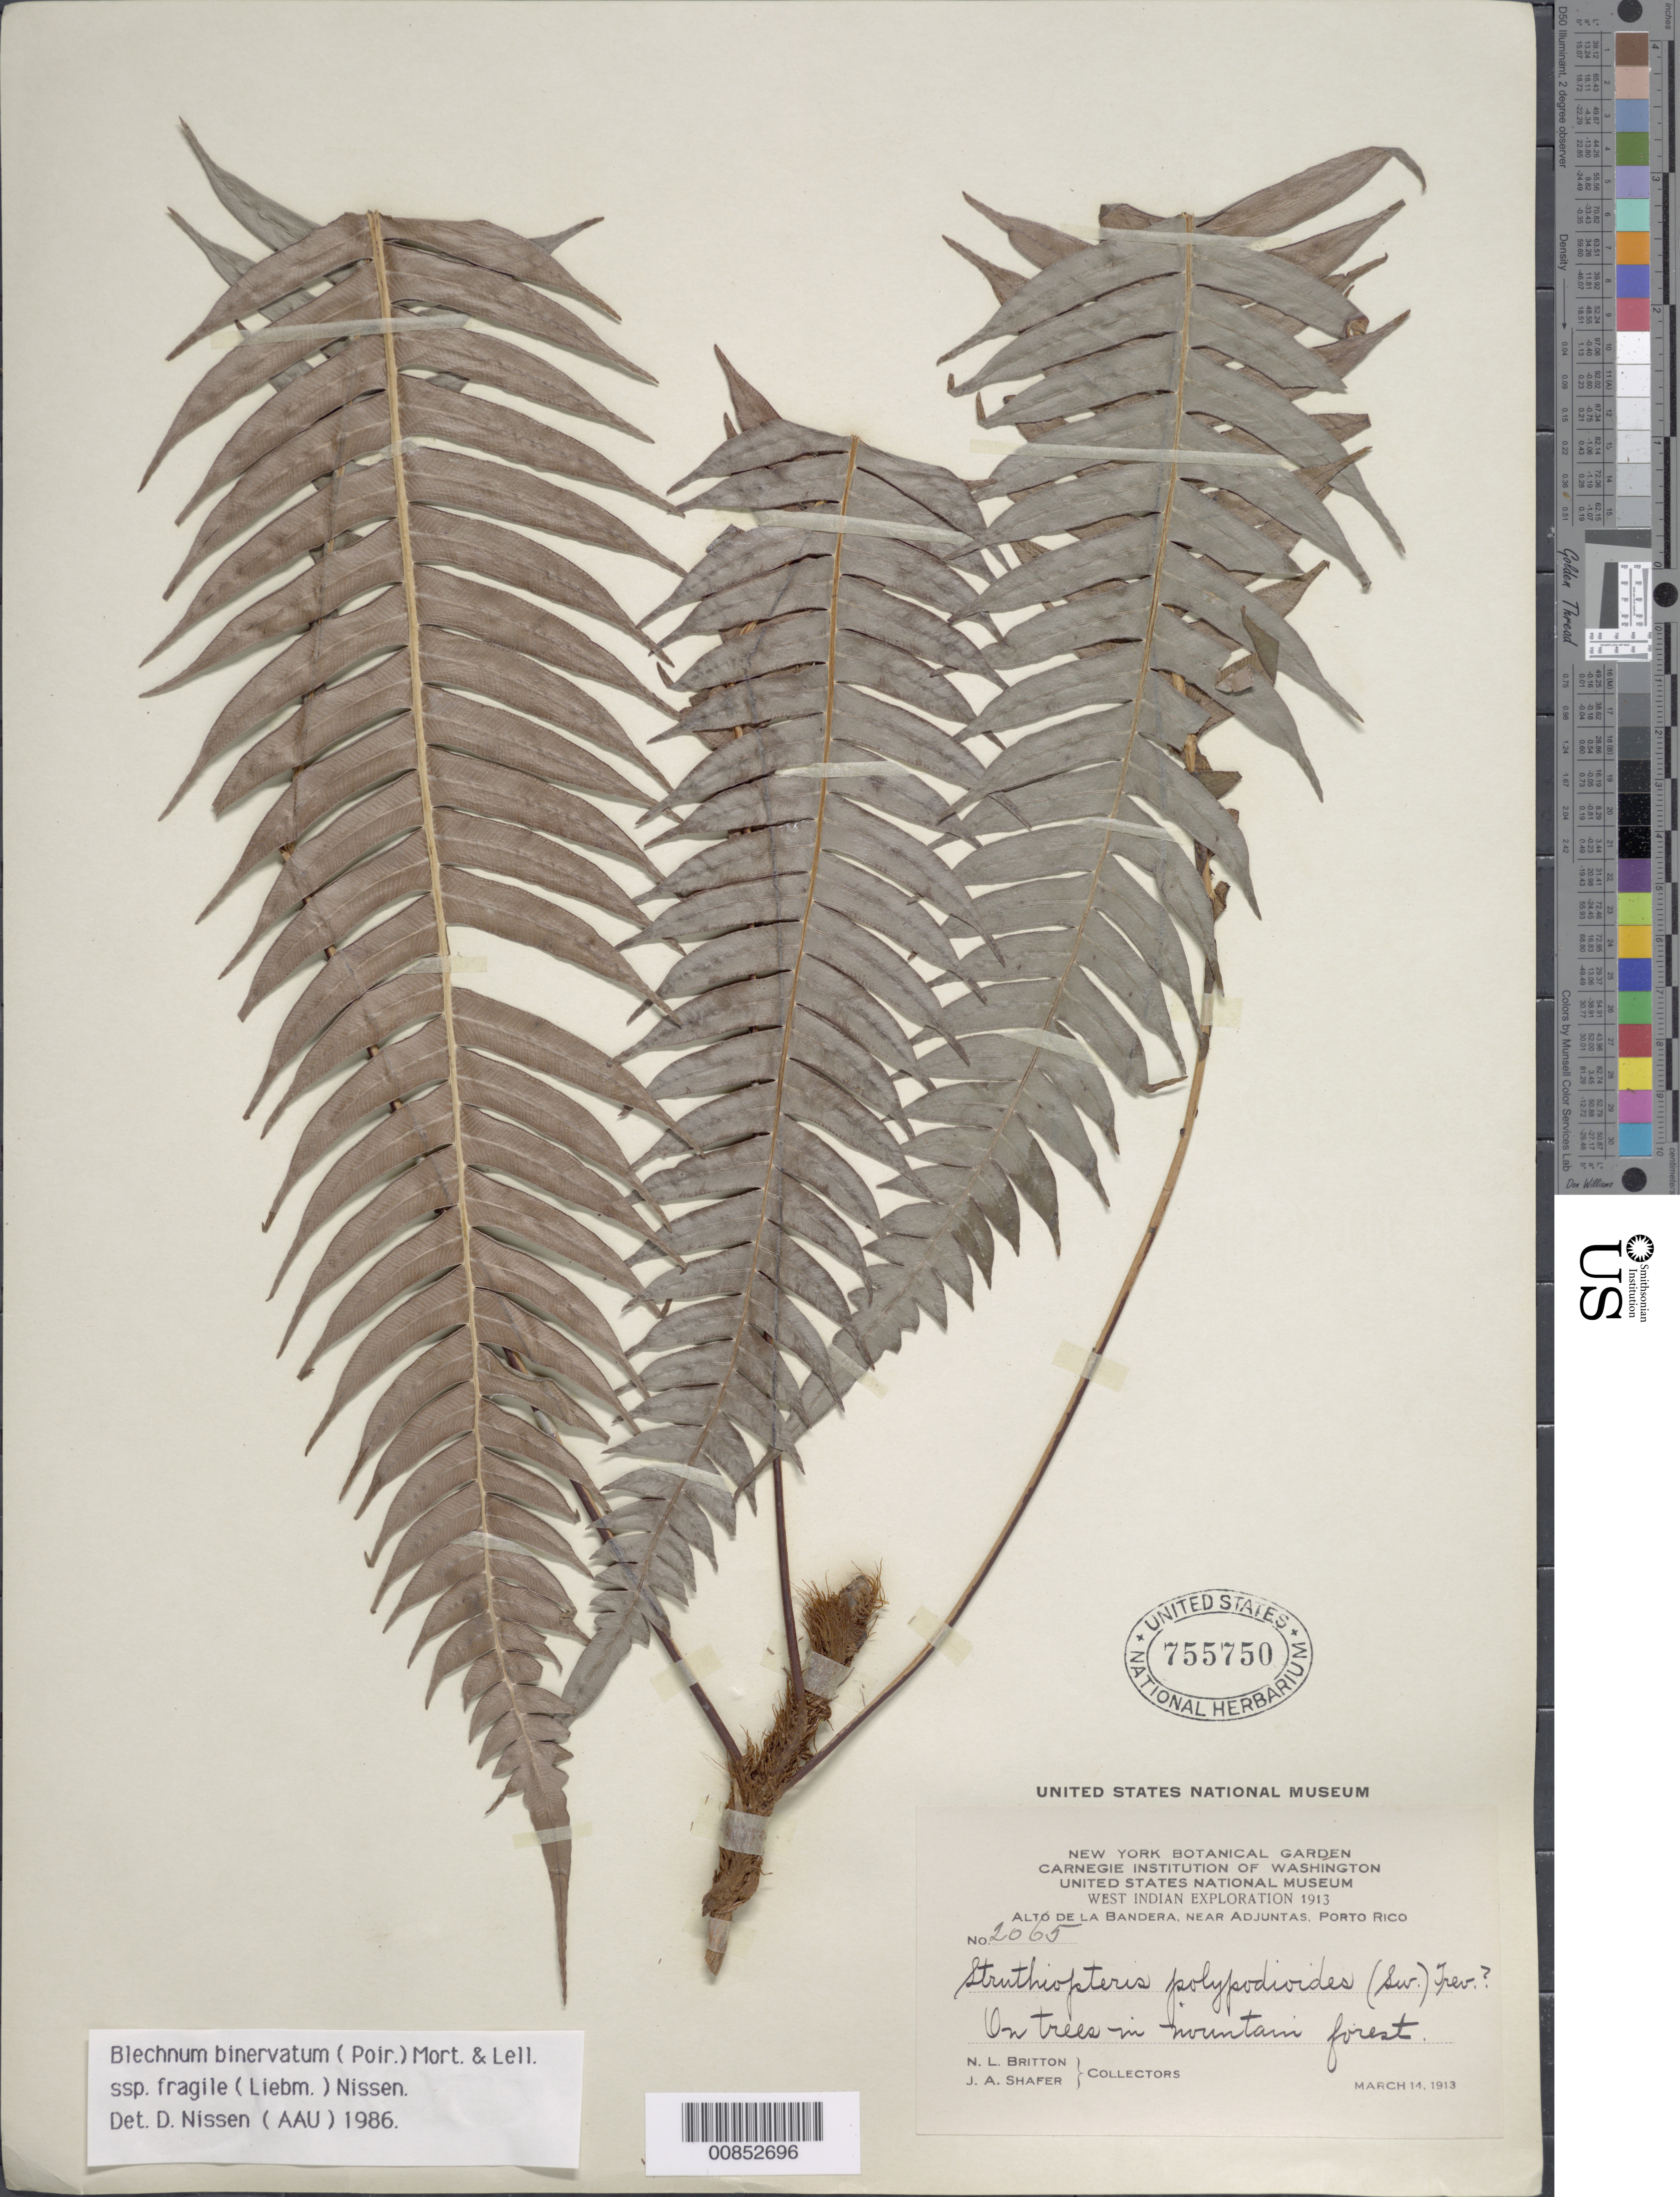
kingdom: Plantae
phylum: Tracheophyta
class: Polypodiopsida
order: Polypodiales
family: Blechnaceae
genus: Blechnum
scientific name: Blechnum fragile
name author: (Liebm.) C.V. Morton & Lellinger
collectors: N. Britton & J. A. Shafer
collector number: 2065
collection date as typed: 14 Mar 1913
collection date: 1913-03-14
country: Puerto Rico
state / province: Adjuntas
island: Puerto Rico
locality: Adjuntas, alto de La Bandera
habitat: Mountain forest, on tree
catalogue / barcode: US 755750